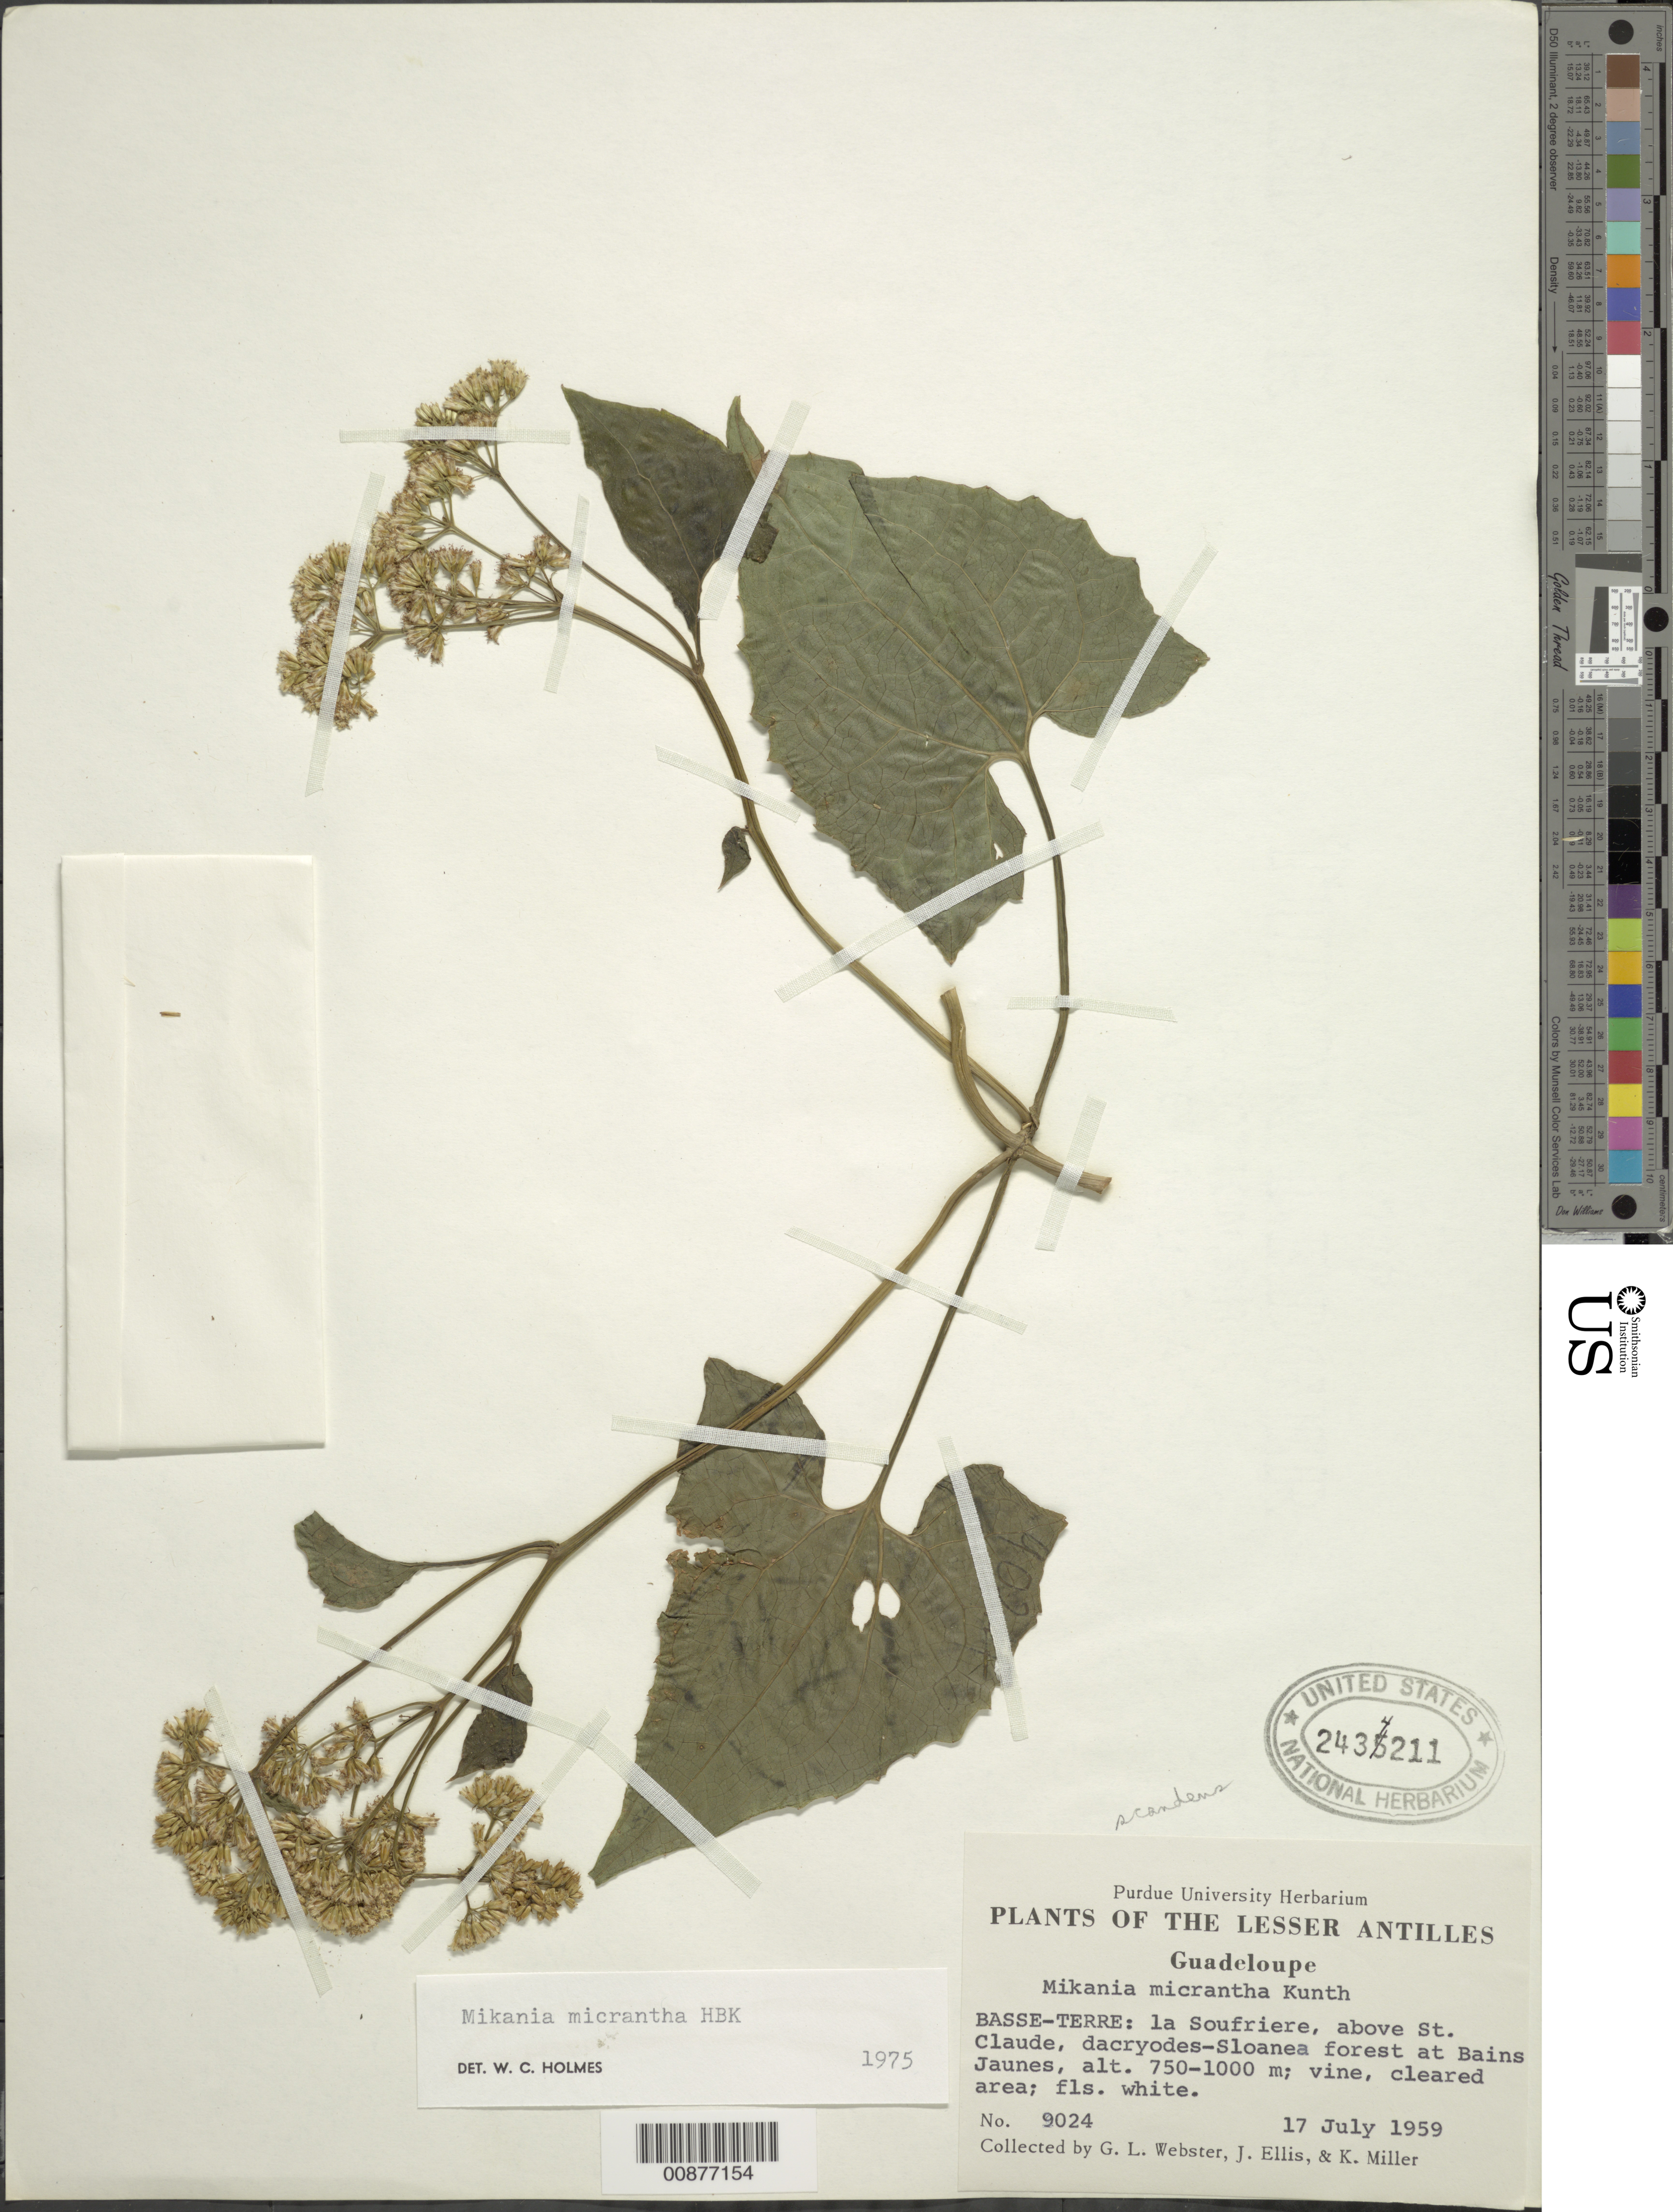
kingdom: Plantae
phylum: Tracheophyta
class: Magnoliopsida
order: Asterales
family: Asteraceae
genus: Mikania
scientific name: Mikania micrantha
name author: Kunth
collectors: G. L. Webster, J. R. Ellis & K. Miller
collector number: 9024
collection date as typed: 17 Jul 1959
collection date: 1959-07-17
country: Guadeloupe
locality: Basse-Terre: la Soufirere, above St. Claude, Forest at Bains Jaunes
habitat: Cleared area in Dacryodes-Sloanea forest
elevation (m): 750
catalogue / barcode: US 2434211